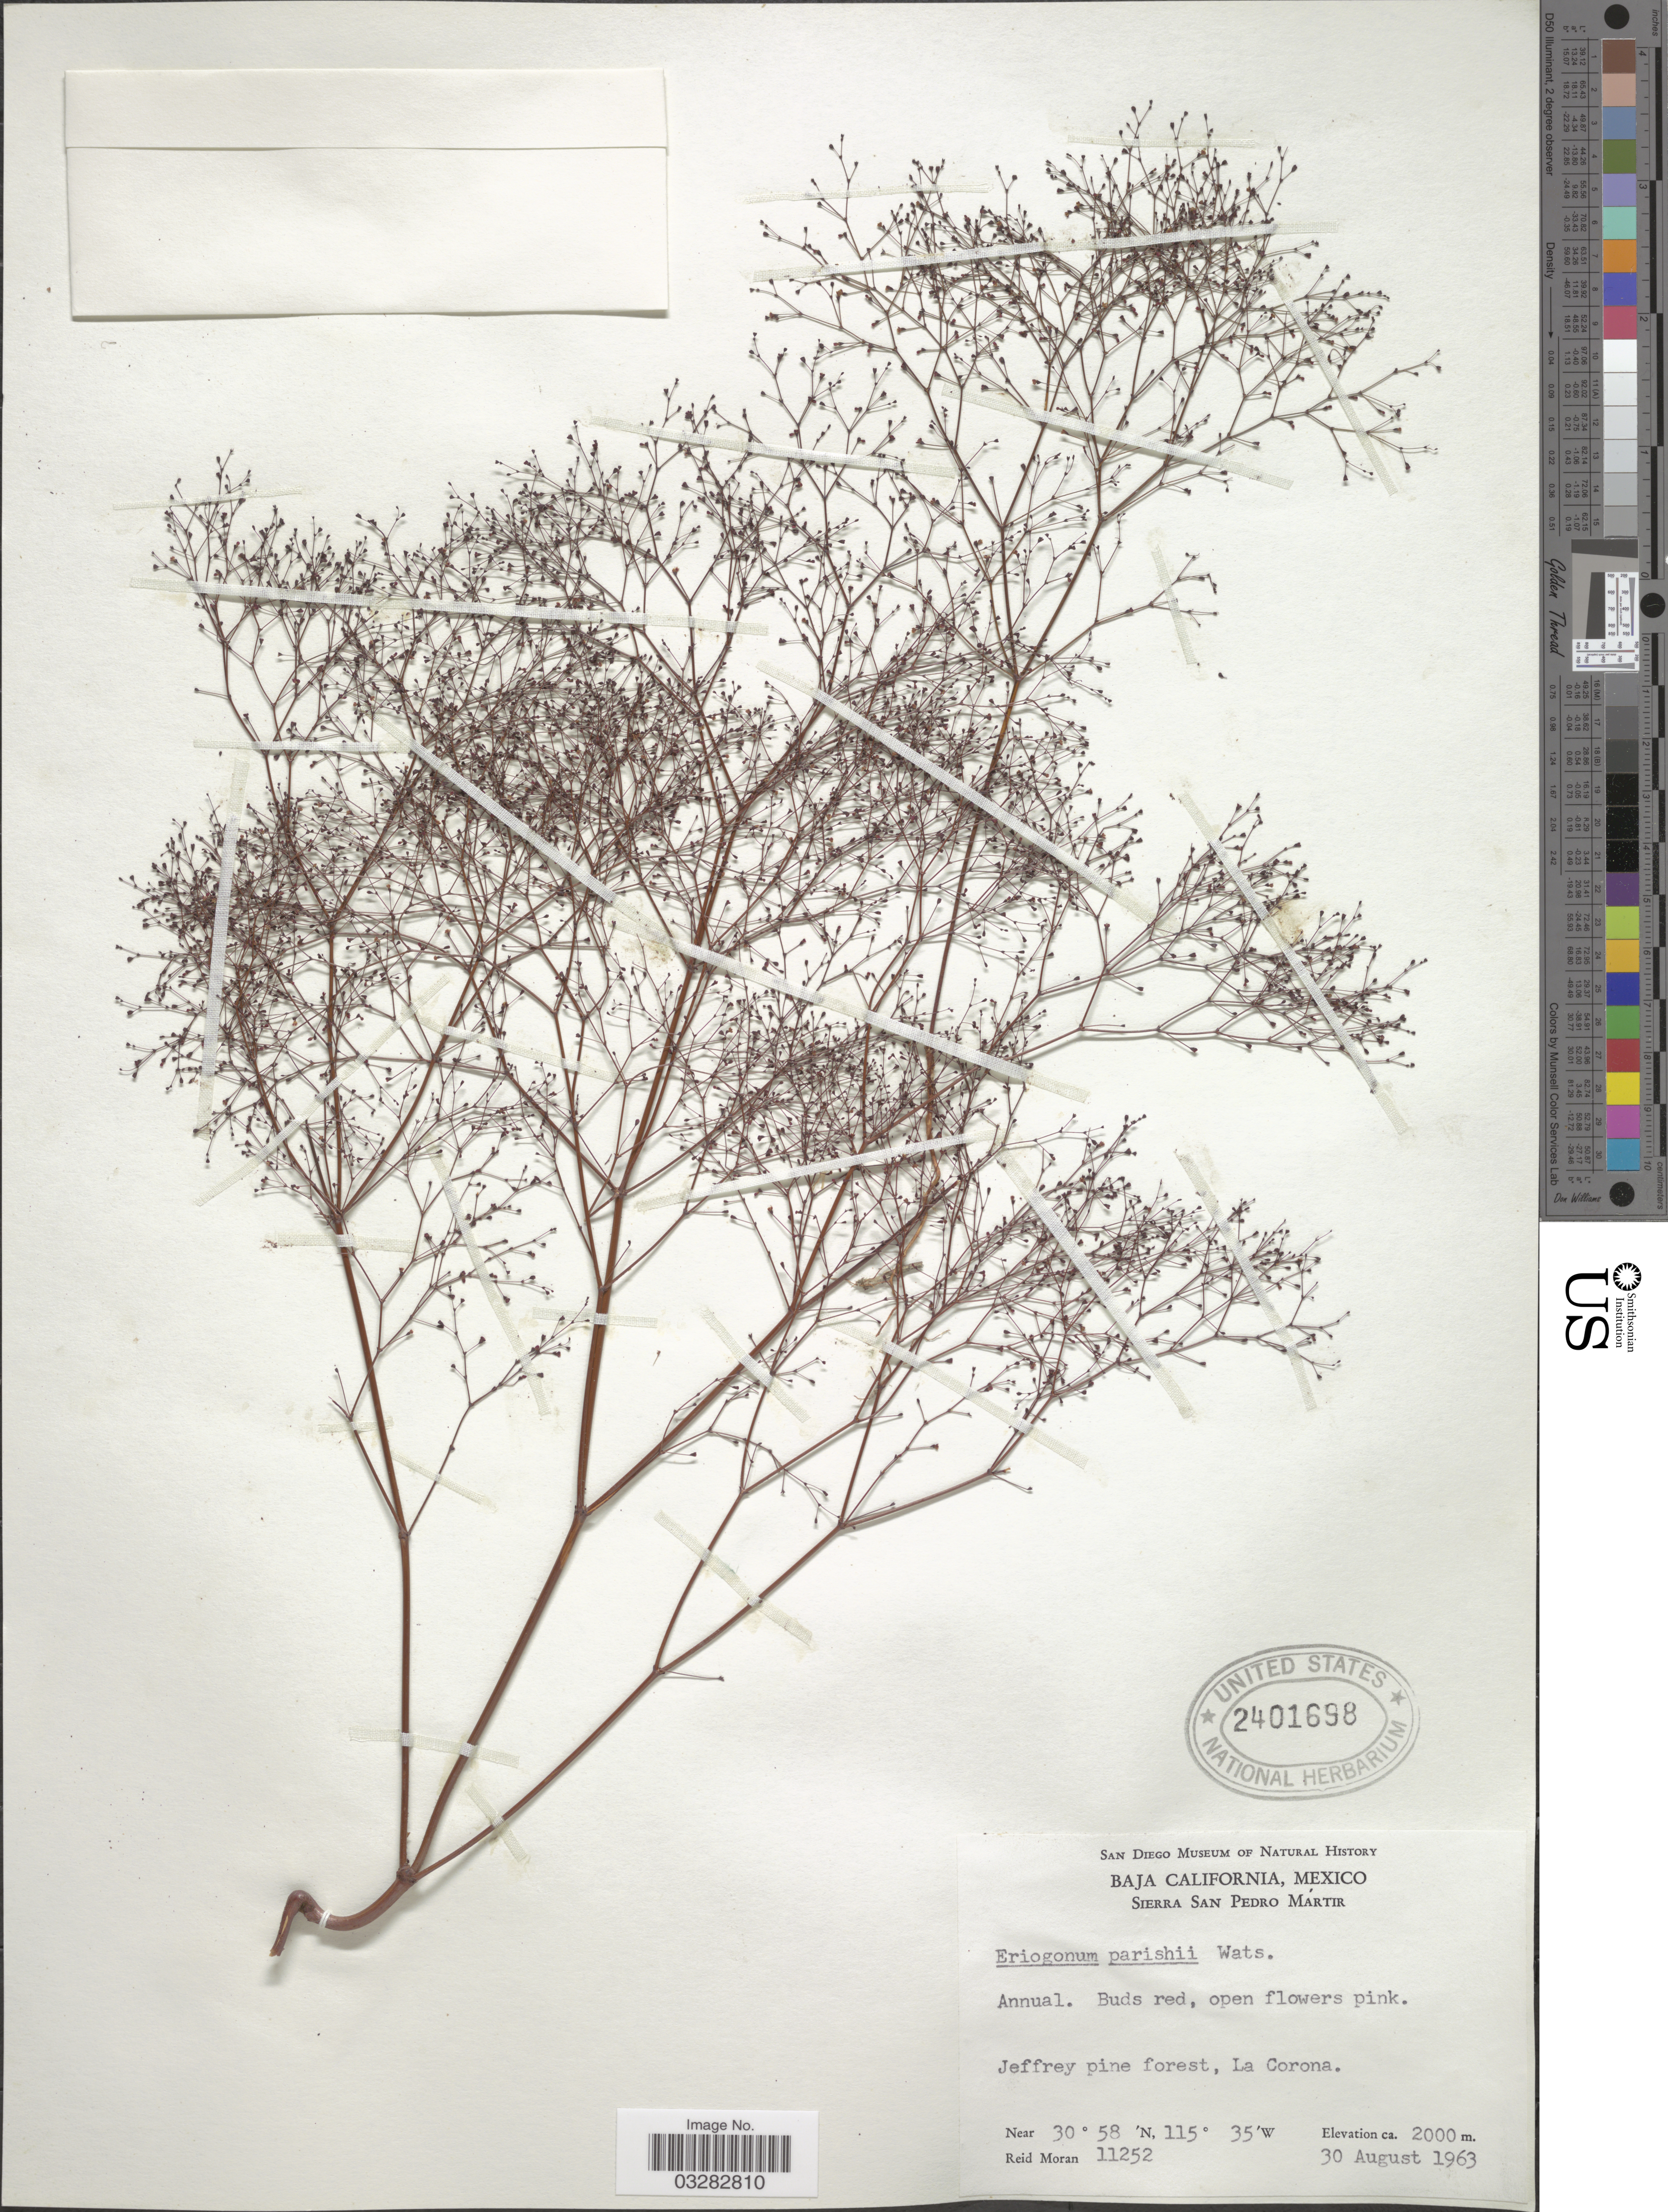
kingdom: Plantae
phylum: Tracheophyta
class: Magnoliopsida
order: Caryophyllales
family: Polygonaceae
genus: Eriogonum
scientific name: Eriogonum parishii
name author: S. Watson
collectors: R. V. Moran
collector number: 11252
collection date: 1963-08-30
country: Mexico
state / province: Baja California Norte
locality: Sierra San Pedro Mártir. La Corona.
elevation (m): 2000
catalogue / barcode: US 2401698